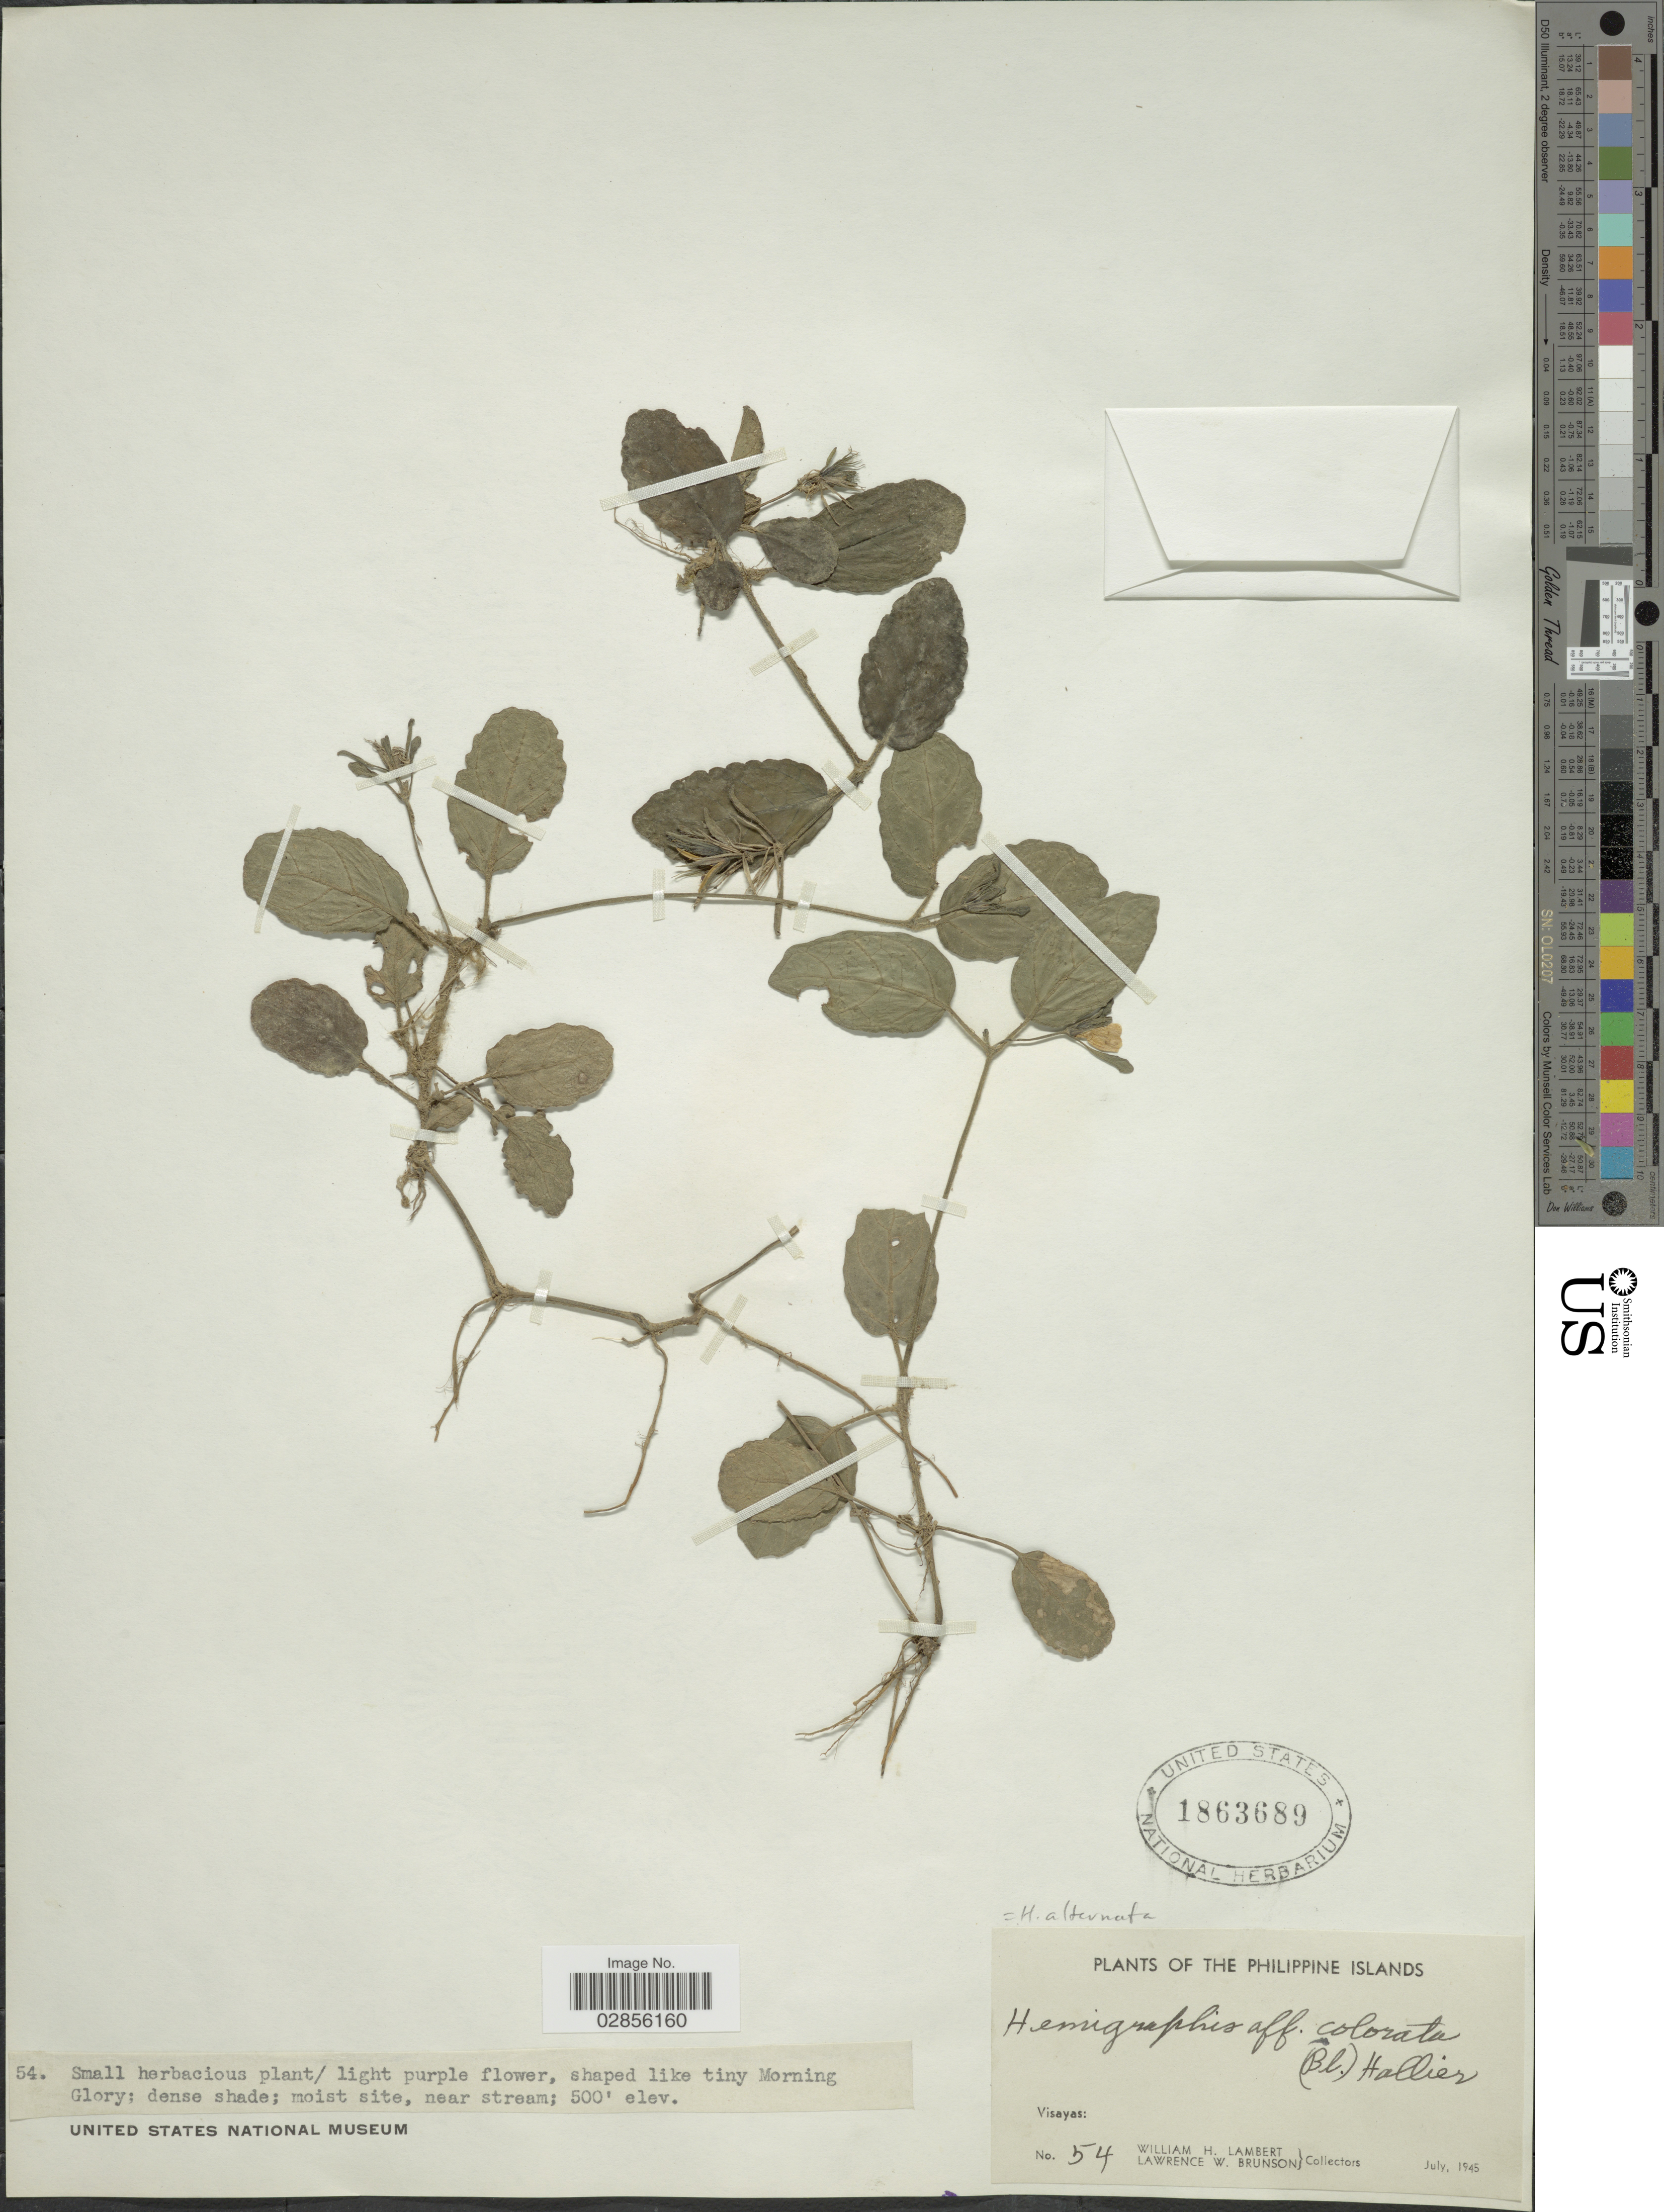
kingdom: Plantae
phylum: Tracheophyta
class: Magnoliopsida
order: Lamiales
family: Acanthaceae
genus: Hemigraphis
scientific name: Hemigraphis alternata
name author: (Burm. f.) T. Anderson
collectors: W. Lambert & L. Brunson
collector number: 54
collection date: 1945-07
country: Philippines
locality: Visayas.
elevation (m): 152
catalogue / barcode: US 1863689